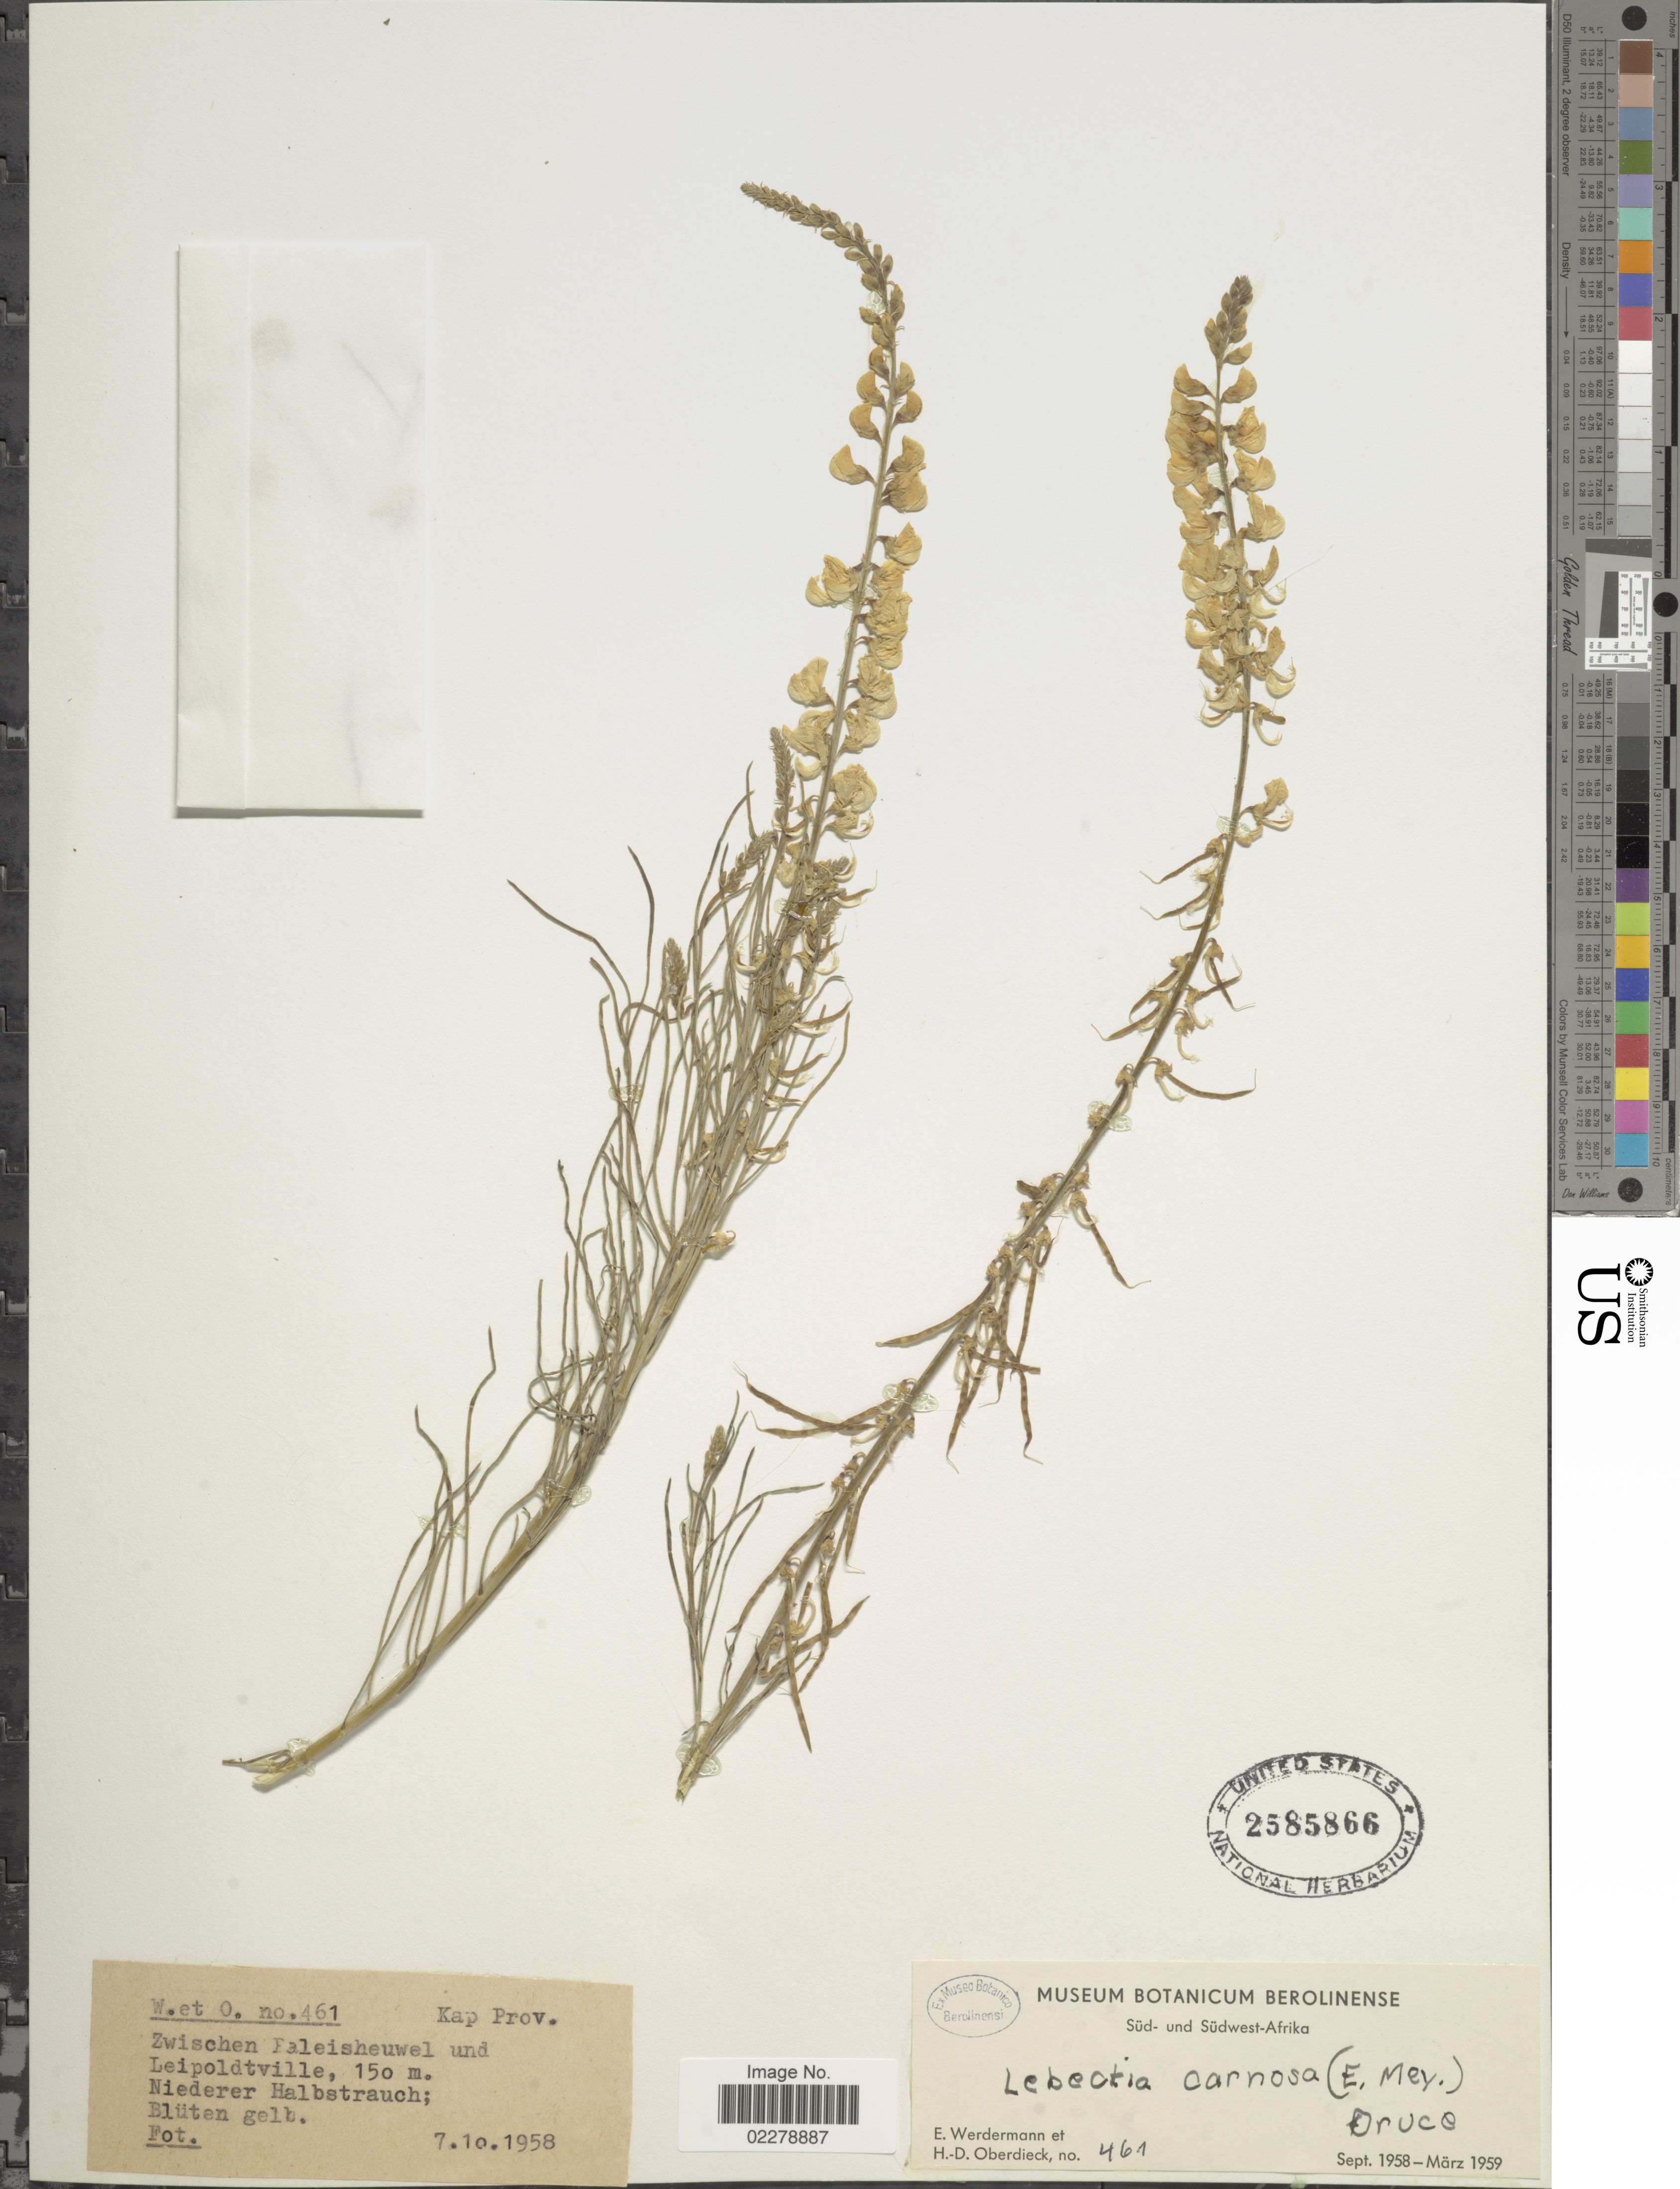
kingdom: Plantae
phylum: Tracheophyta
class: Magnoliopsida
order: Fabales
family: Fabaceae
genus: Lebeckia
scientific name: Lebeckia carnosa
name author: (E. Mey.) Druce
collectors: E. Werdermann & H. Oberdieck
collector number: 461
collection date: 1958-10-07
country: South Africa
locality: Süd- und Südwest Afrika. Zwischen Baleisheuwel und Leipoldtville. Niederer Halbstrauch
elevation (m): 150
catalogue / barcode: US 2585866